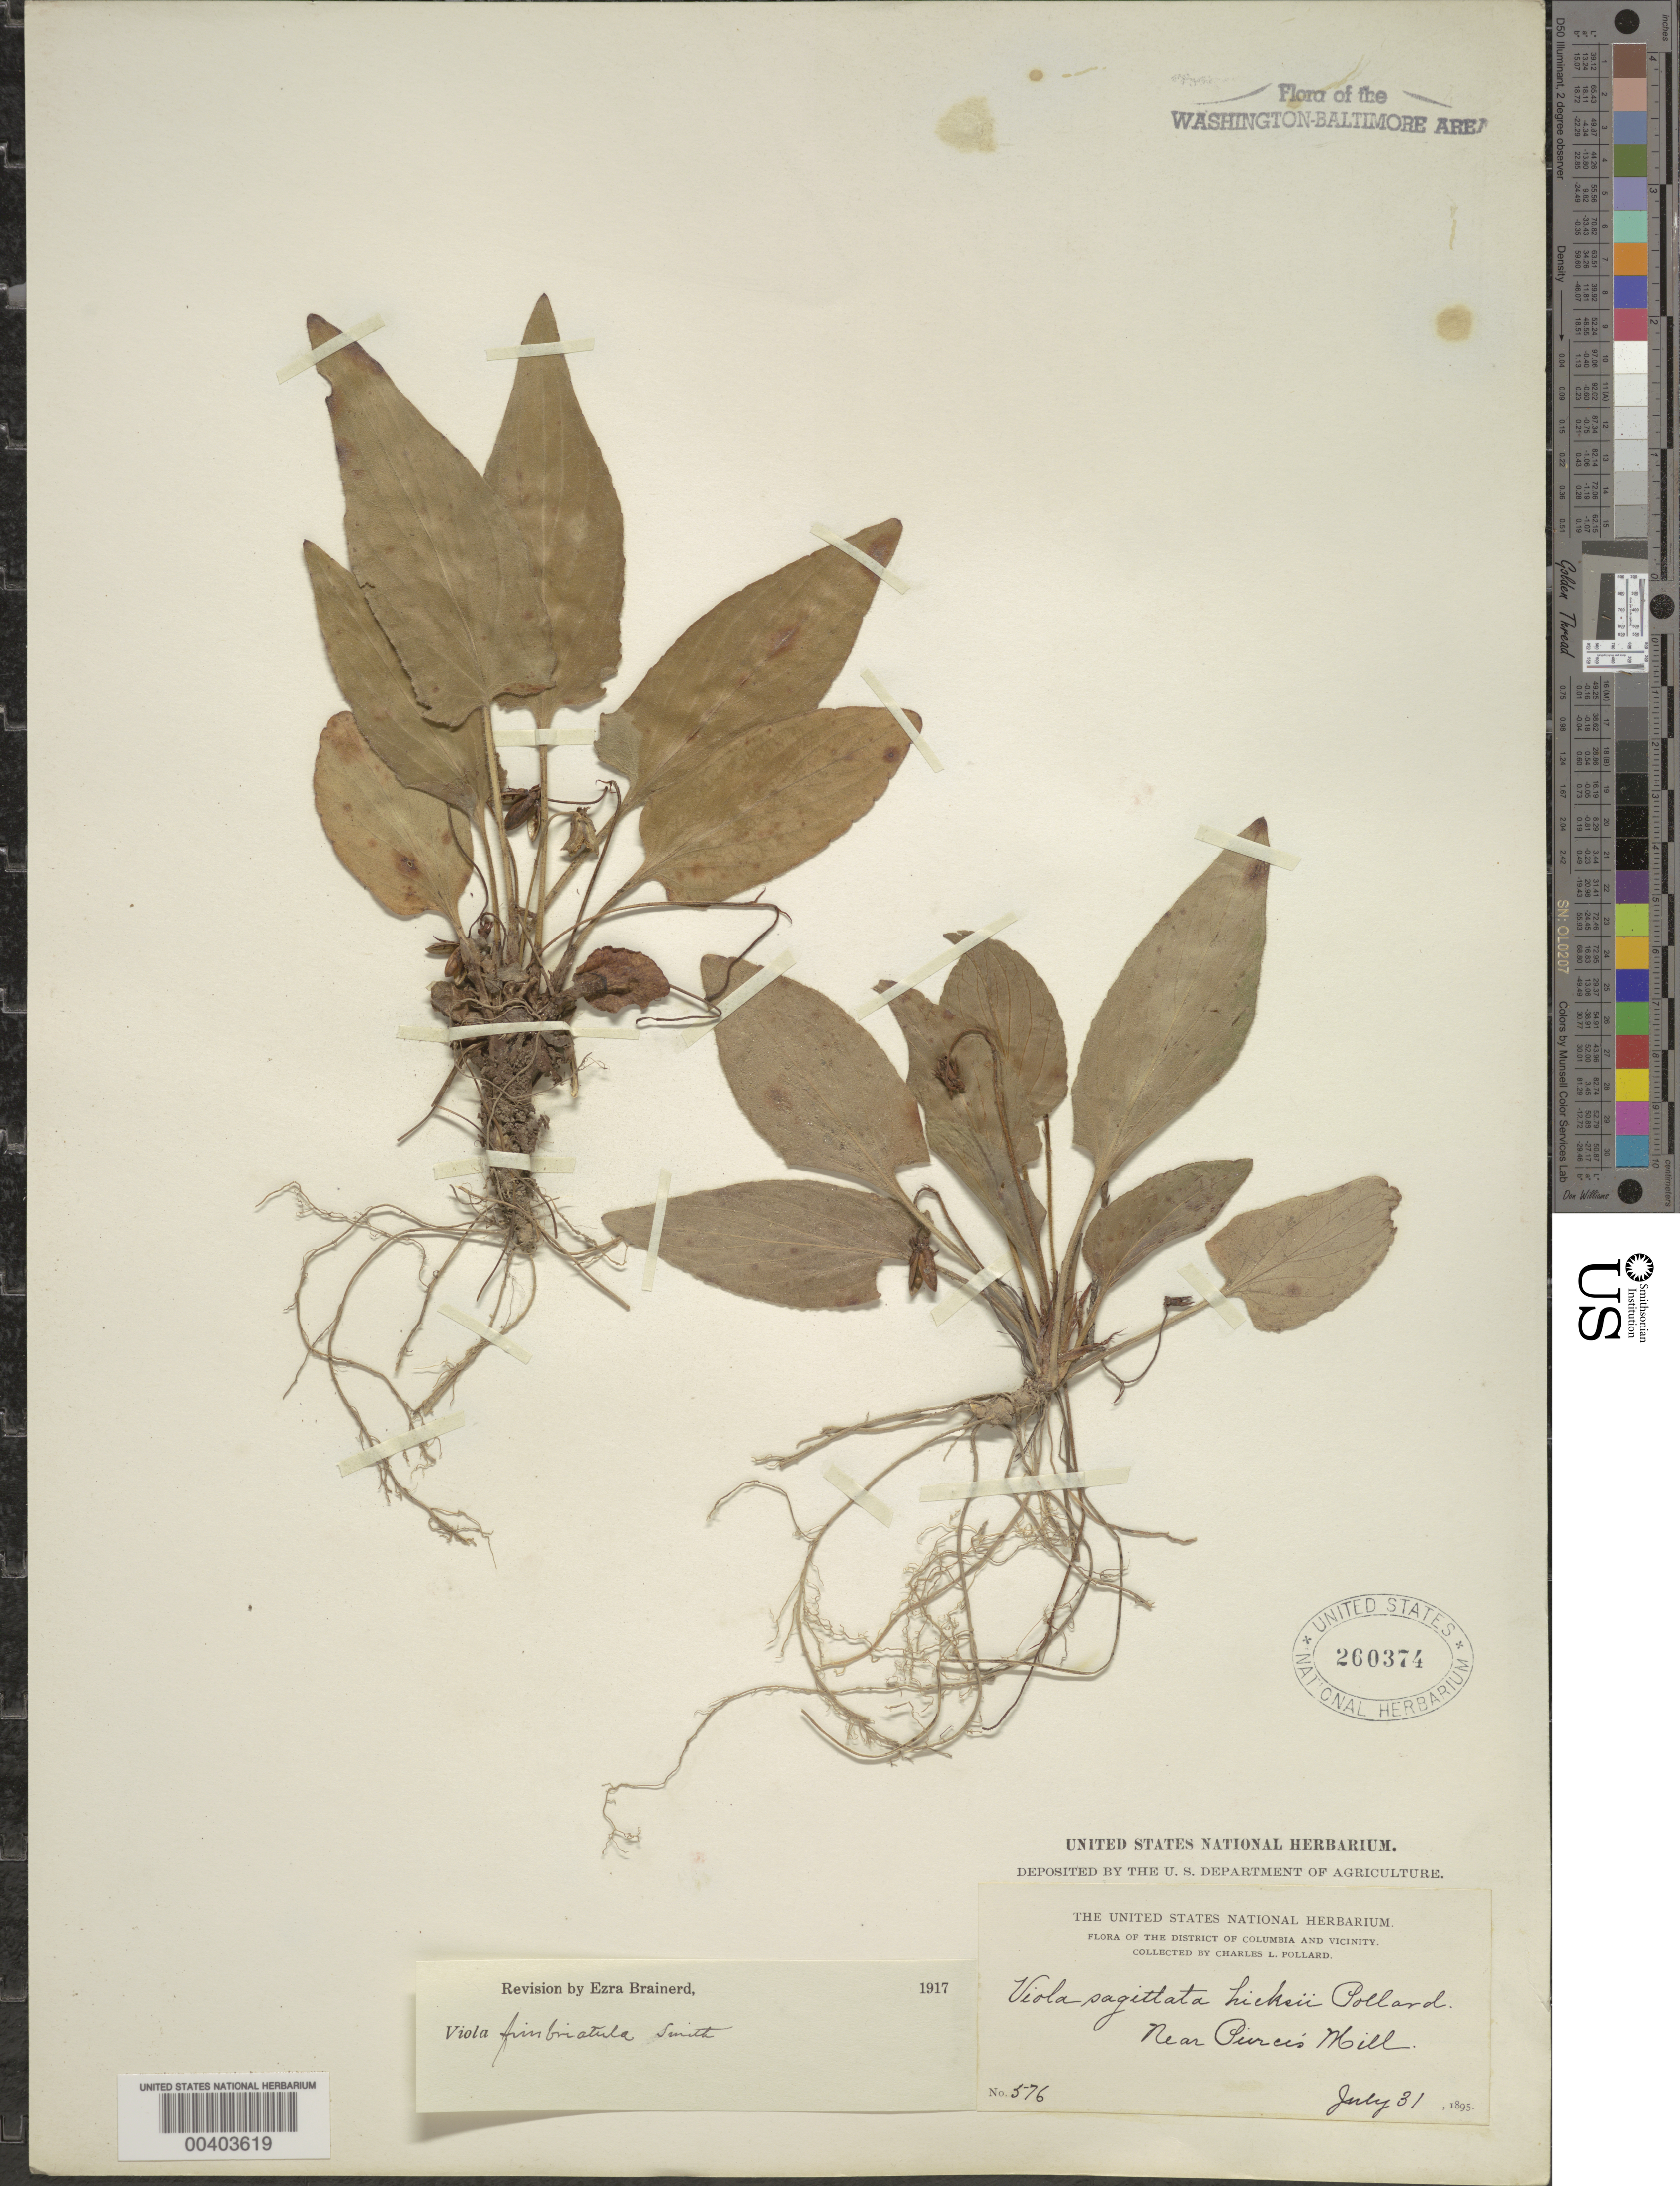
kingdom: Plantae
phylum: Tracheophyta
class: Magnoliopsida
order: Malpighiales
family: Violaceae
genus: Viola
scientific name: Viola sagittata var. ovata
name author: (Nutt.) Torr. & A. Gray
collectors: C. L. Pollard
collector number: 576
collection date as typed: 31 Jul 1895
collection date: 1895-07-31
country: United States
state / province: District of Columbia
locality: Pierce's Mill vicinity Rock Creek Park and vicinity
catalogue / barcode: US 260374